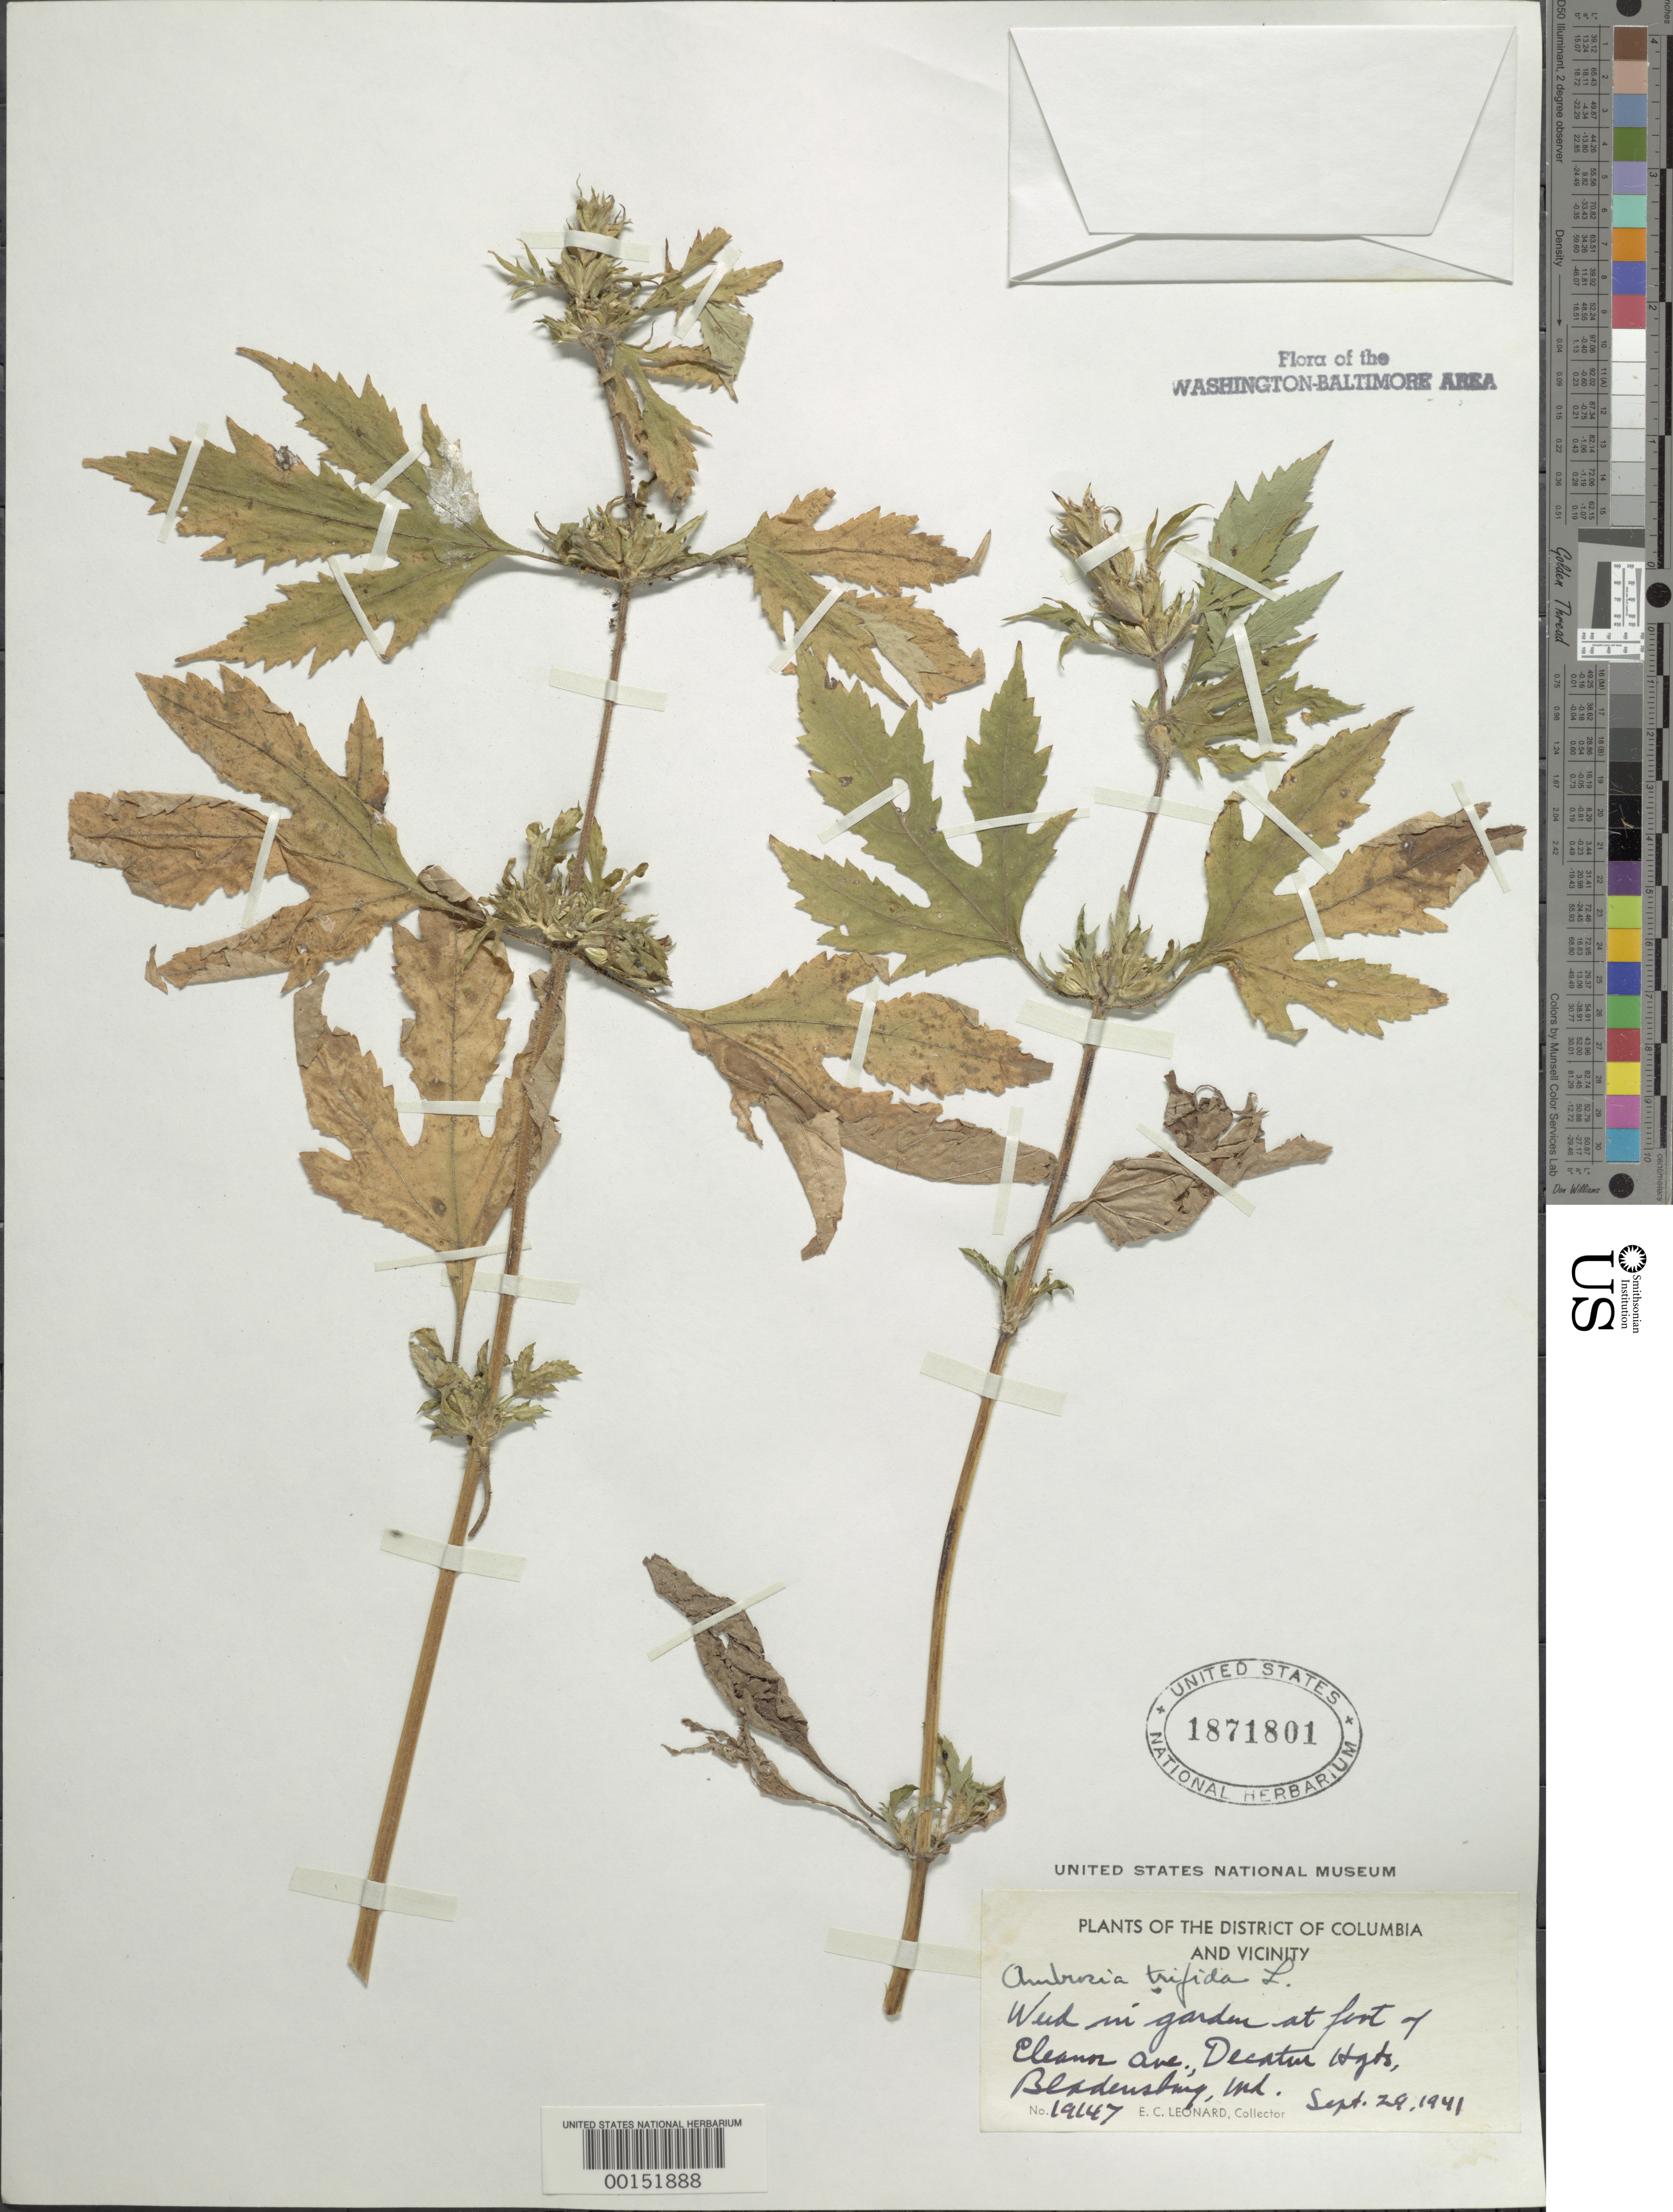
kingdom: Plantae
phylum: Tracheophyta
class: Magnoliopsida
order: Asterales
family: Asteraceae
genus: Ambrosia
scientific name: Ambrosia trifida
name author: L.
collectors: E. C. Leonard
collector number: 19147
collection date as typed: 29 Sep 1941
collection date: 1941-09-29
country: United States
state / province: Maryland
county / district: Prince George's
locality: Decatur Heights Bladensburg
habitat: Garden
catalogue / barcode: US 1871801